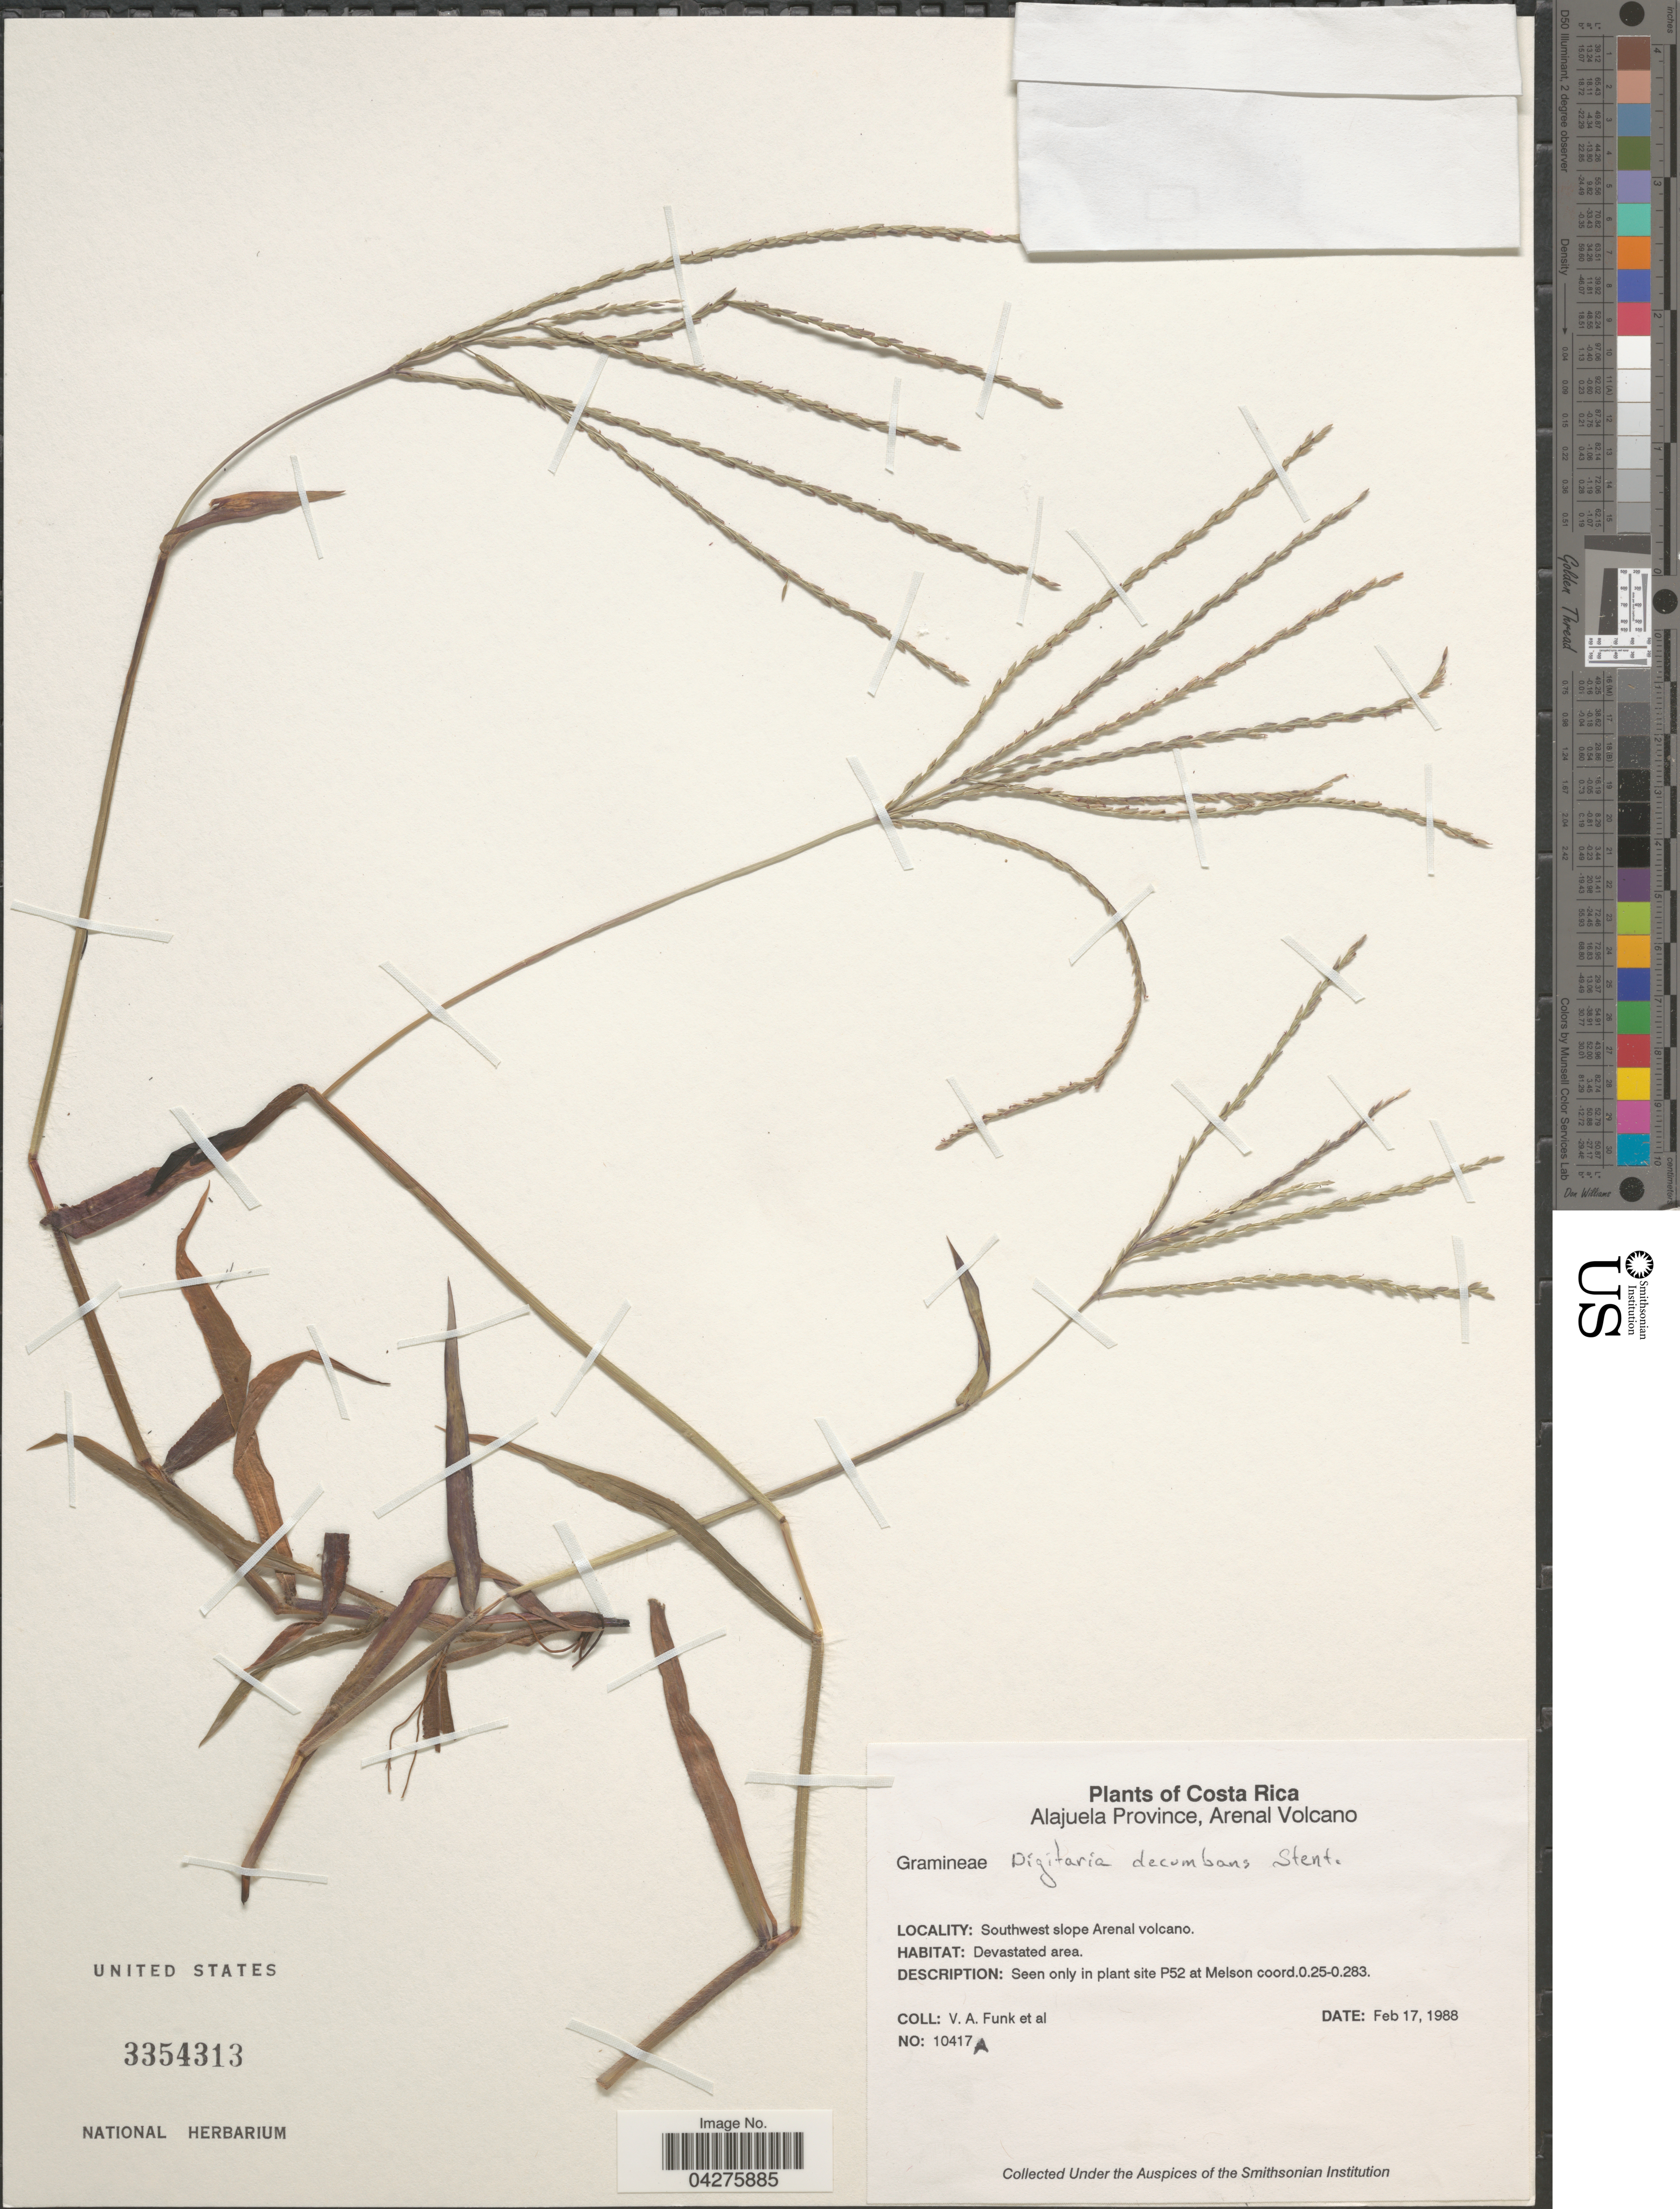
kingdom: Plantae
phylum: Tracheophyta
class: Liliopsida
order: Poales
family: Poaceae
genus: Digitaria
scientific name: Digitaria sp.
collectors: V. Funk & et al.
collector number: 10417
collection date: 1988-02-17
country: Costa Rica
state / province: Alajuela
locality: Arenal Volcano. Southwest slope Arenal volcano. Devastated area. Seen only in plant site P52 at Melson.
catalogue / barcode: US 3354313